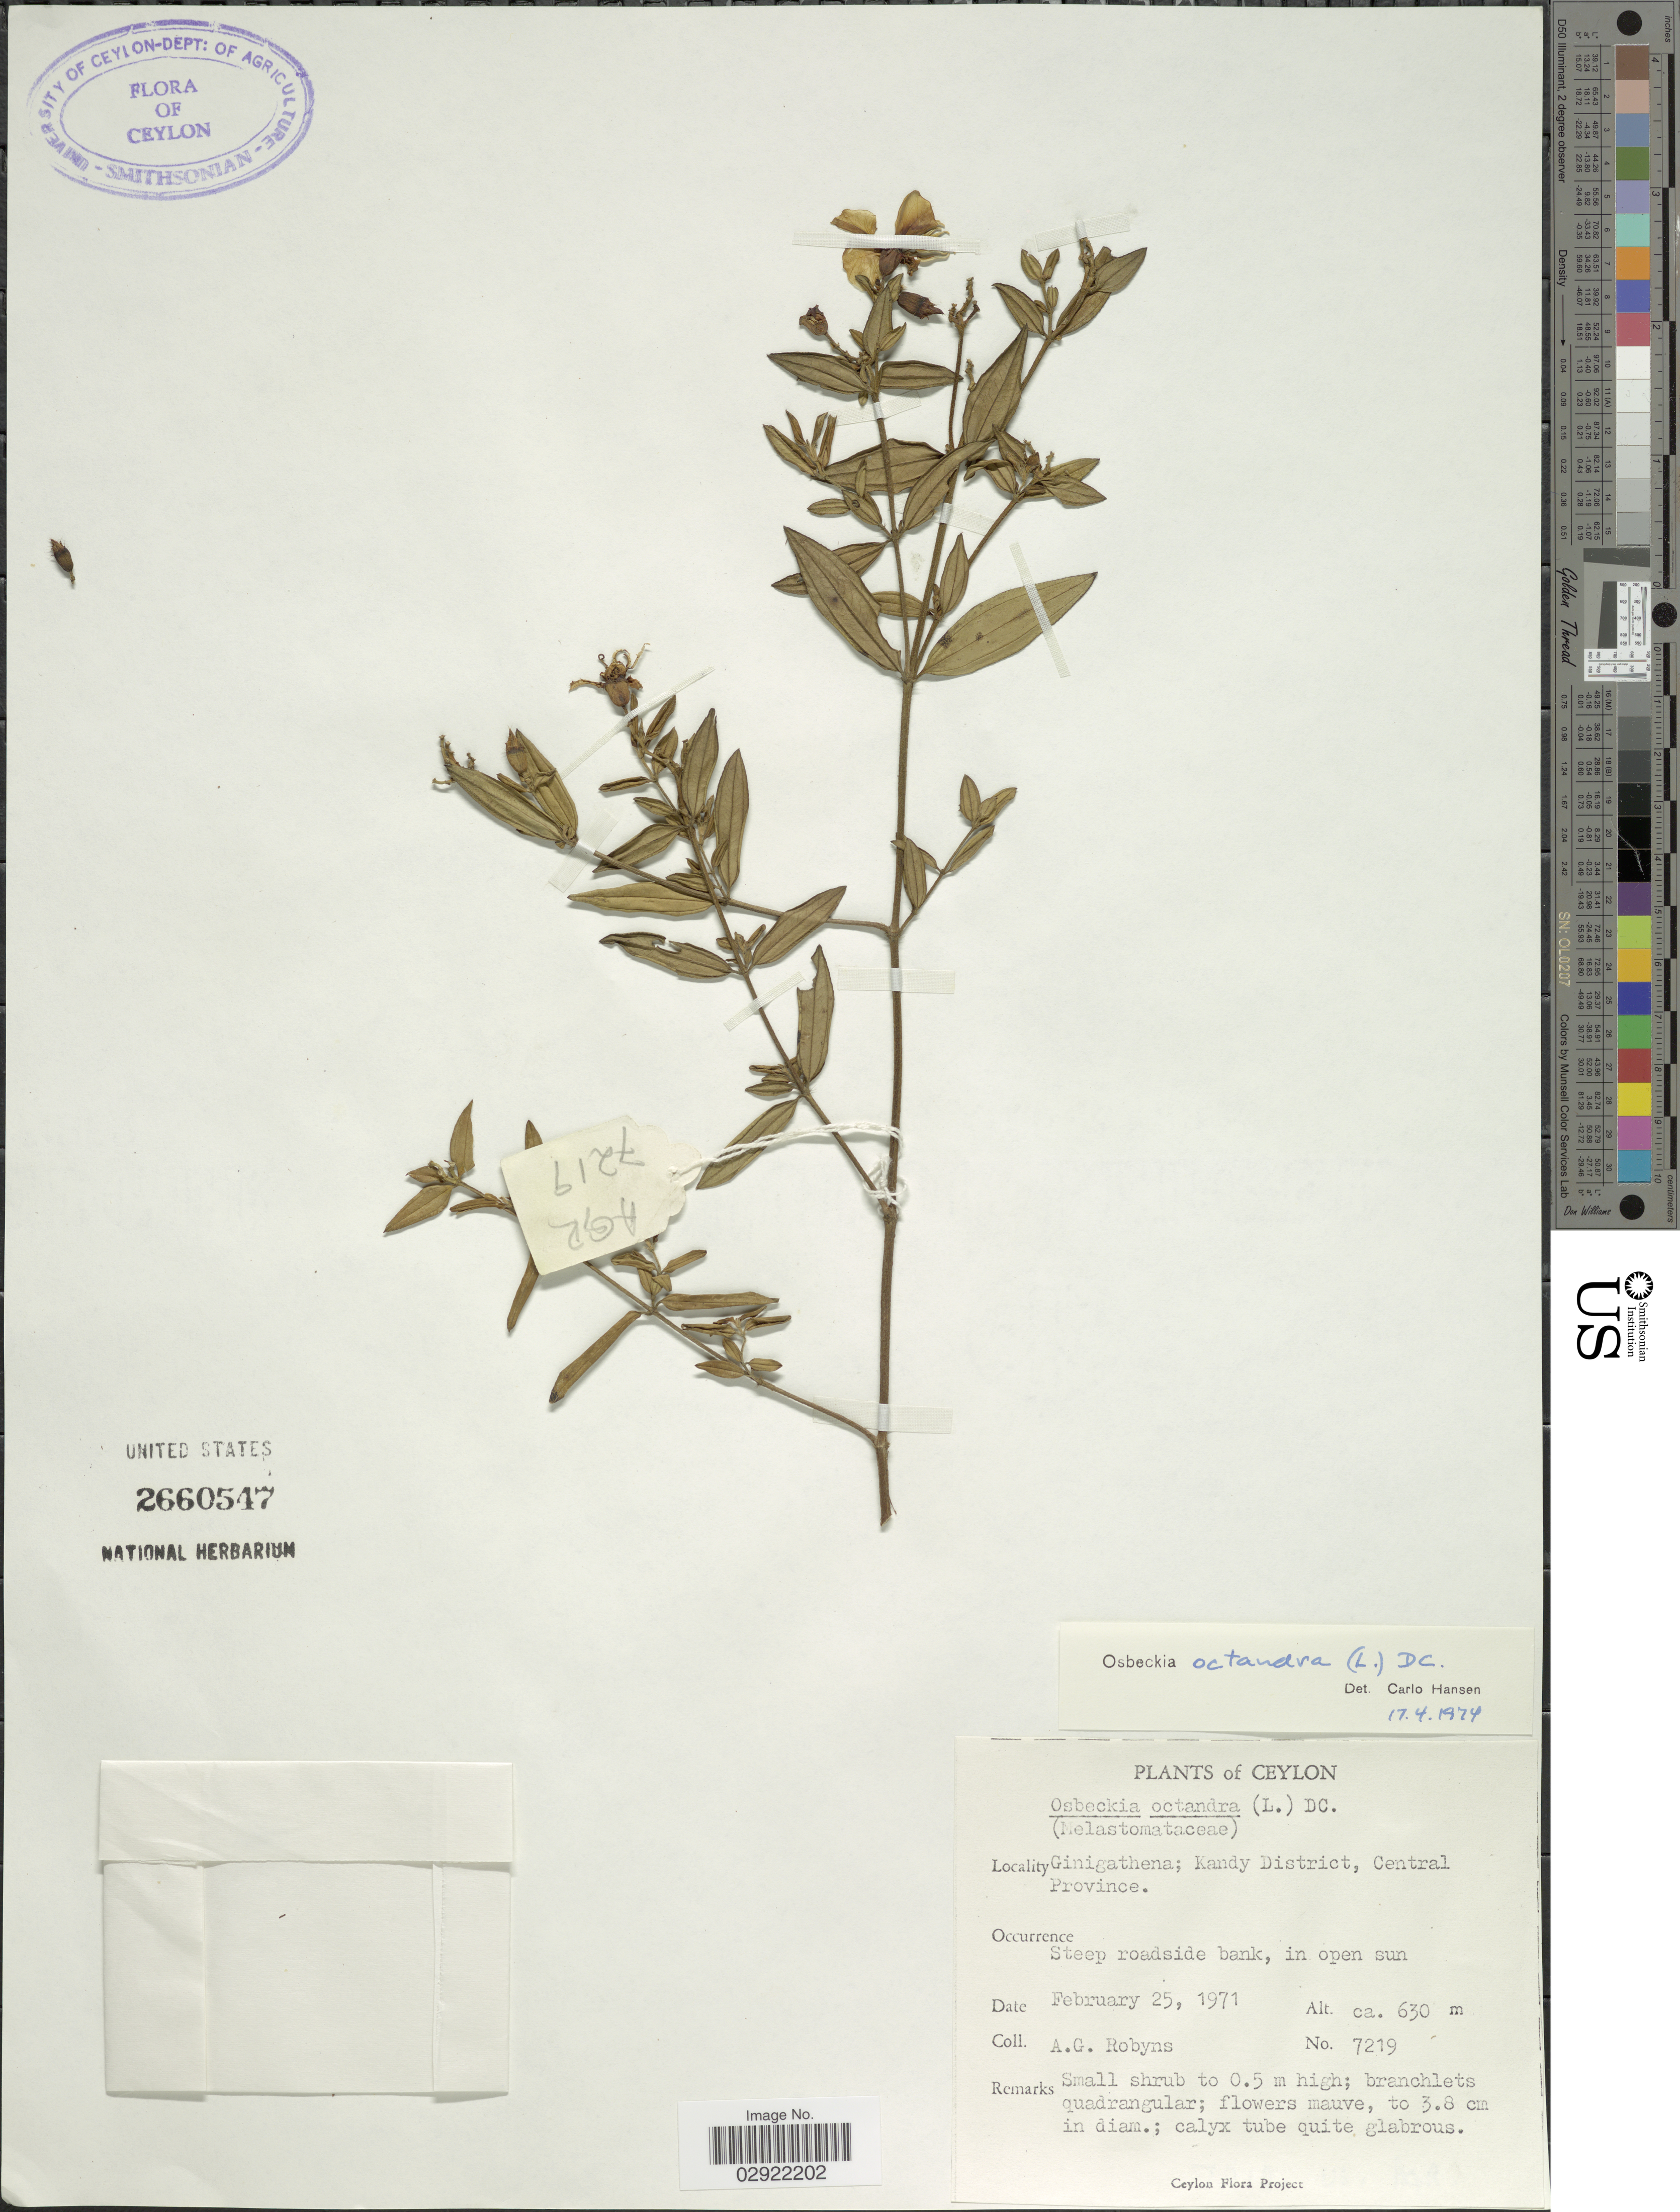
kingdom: Plantae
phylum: Tracheophyta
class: Magnoliopsida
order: Myrtales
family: Melastomataceae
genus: Osbeckia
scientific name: Osbeckia octandra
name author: DC.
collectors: A. Robyns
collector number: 7219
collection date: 1971-02-25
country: Sri Lanka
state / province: Central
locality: Ceylon. Ginigathena; Kandy District.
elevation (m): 630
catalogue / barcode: US 2660547